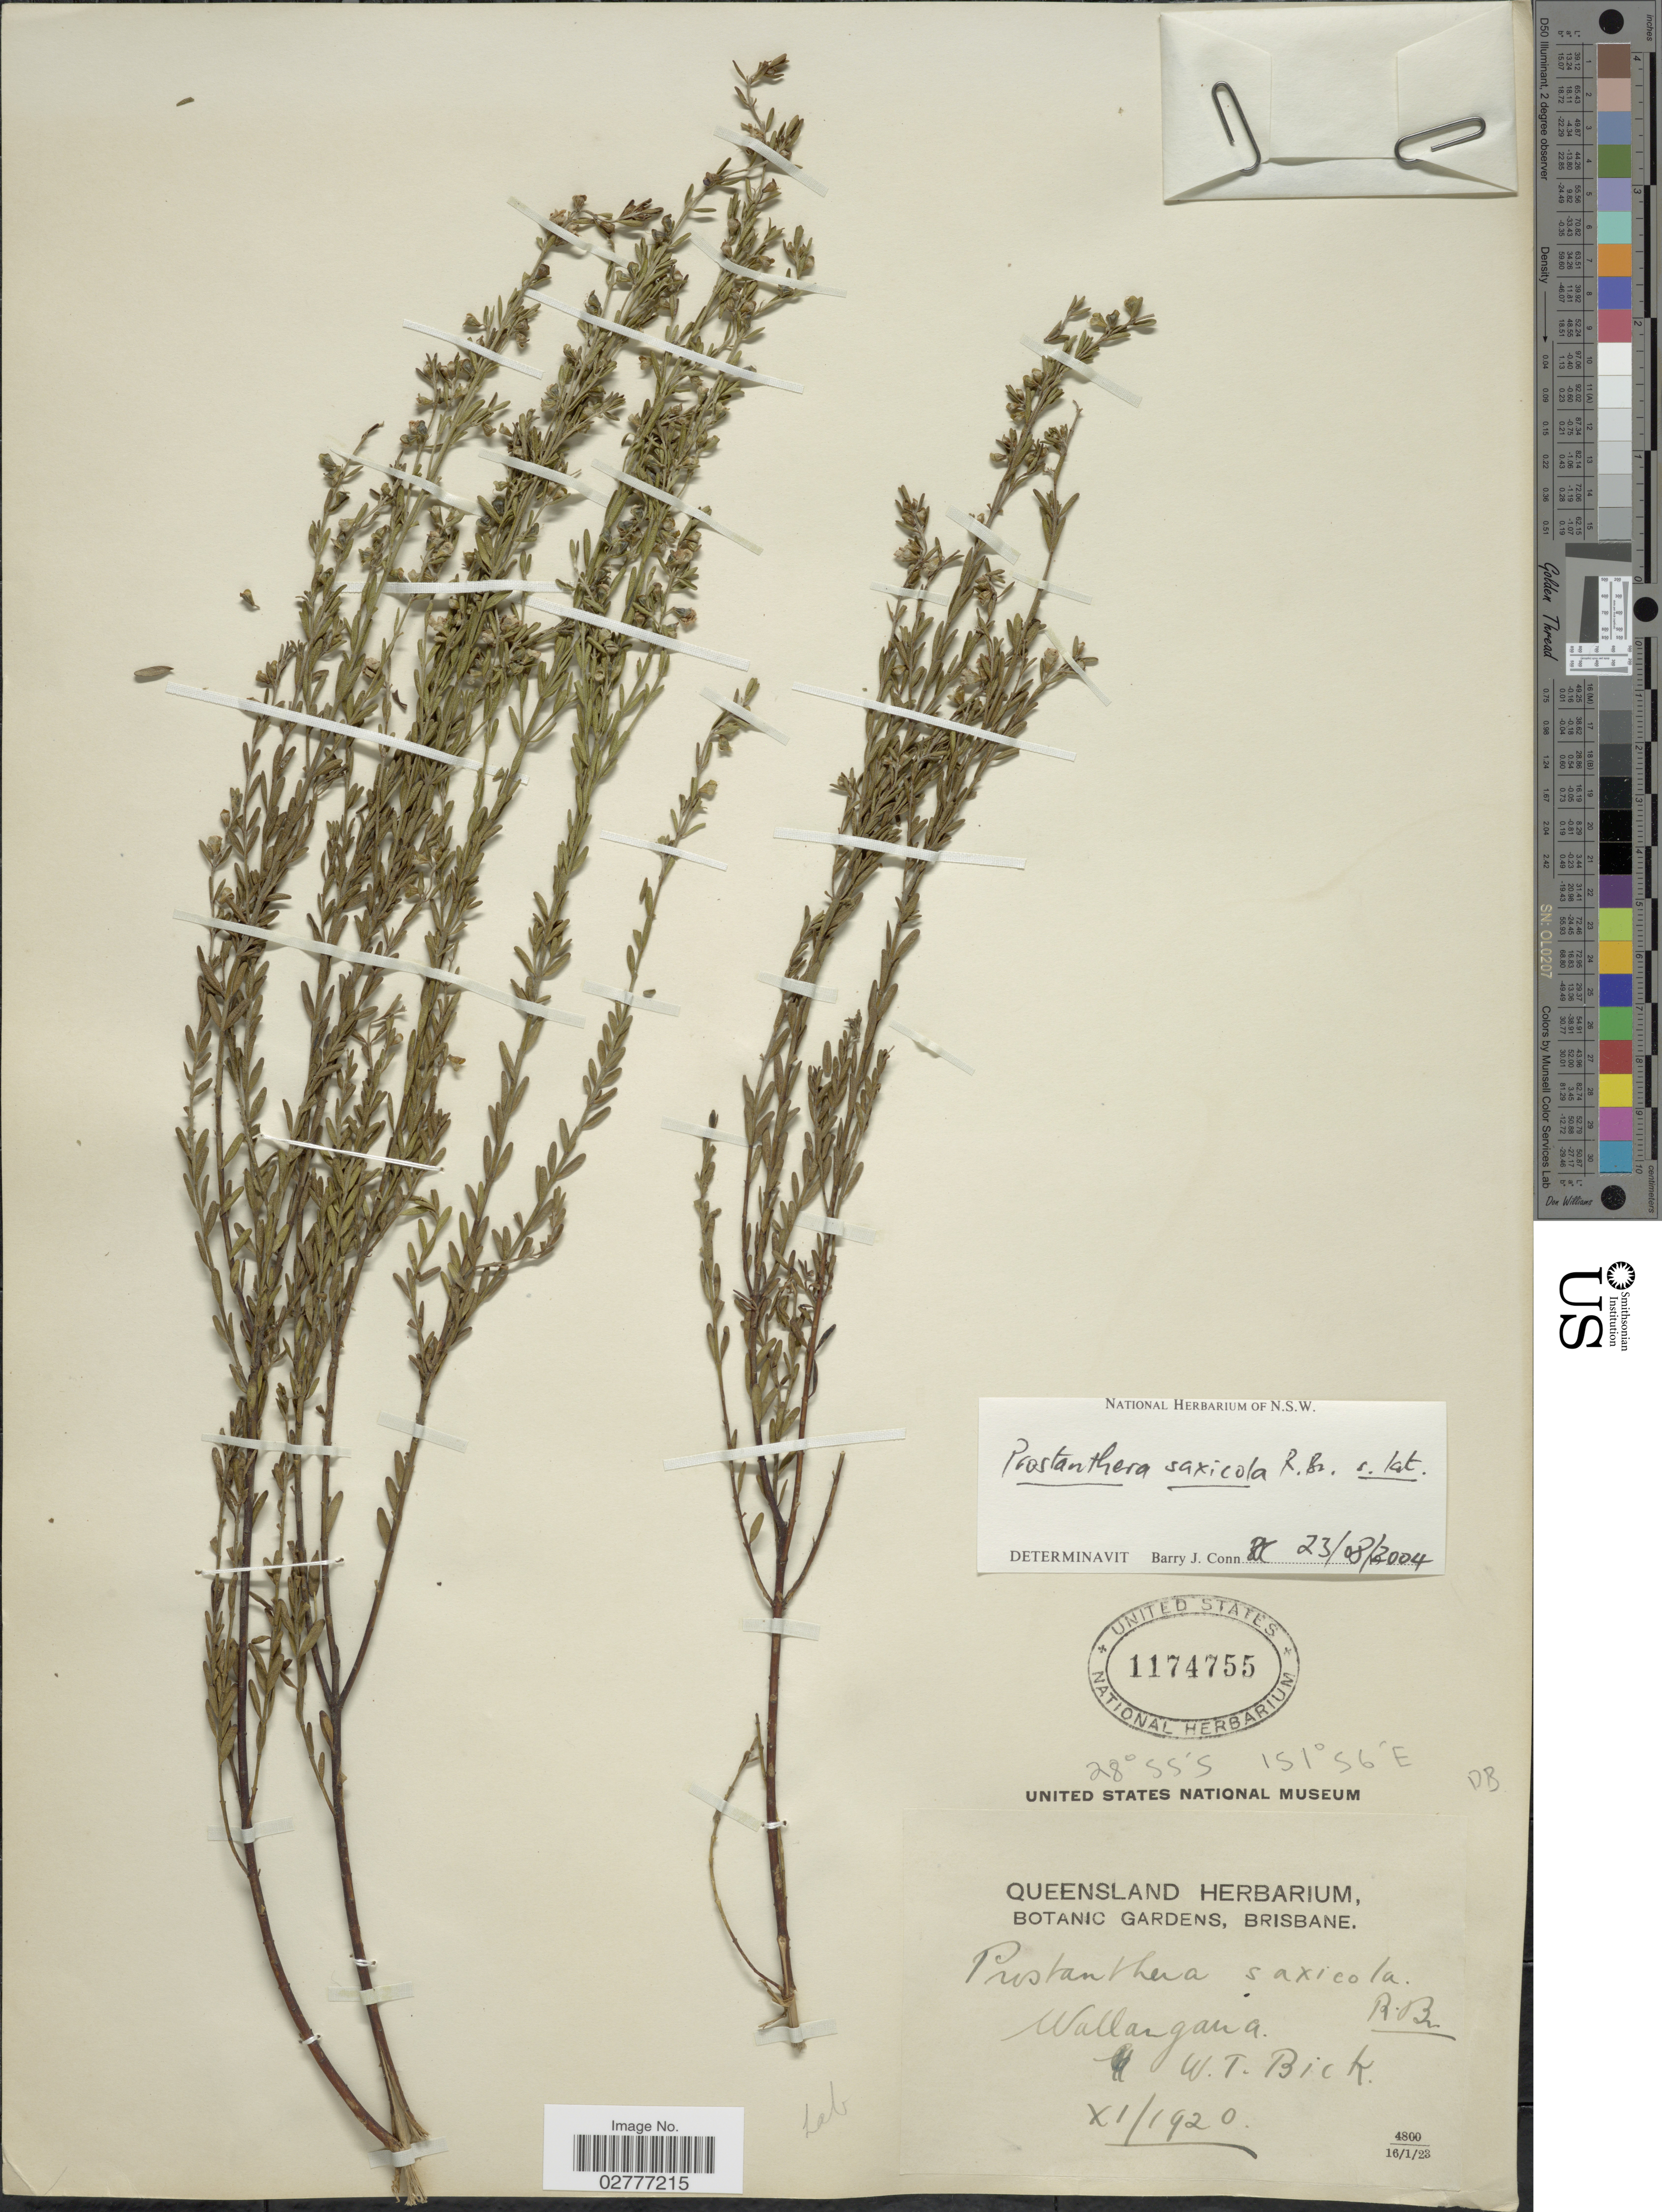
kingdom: Plantae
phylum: Tracheophyta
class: Magnoliopsida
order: Lamiales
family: Lamiaceae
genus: Prostanthera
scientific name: Prostanthera saxicola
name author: R. Br.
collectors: Queensland Herbarium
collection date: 1920-11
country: Australia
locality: Wallangarra, W. T. Bick.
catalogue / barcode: US 1174755